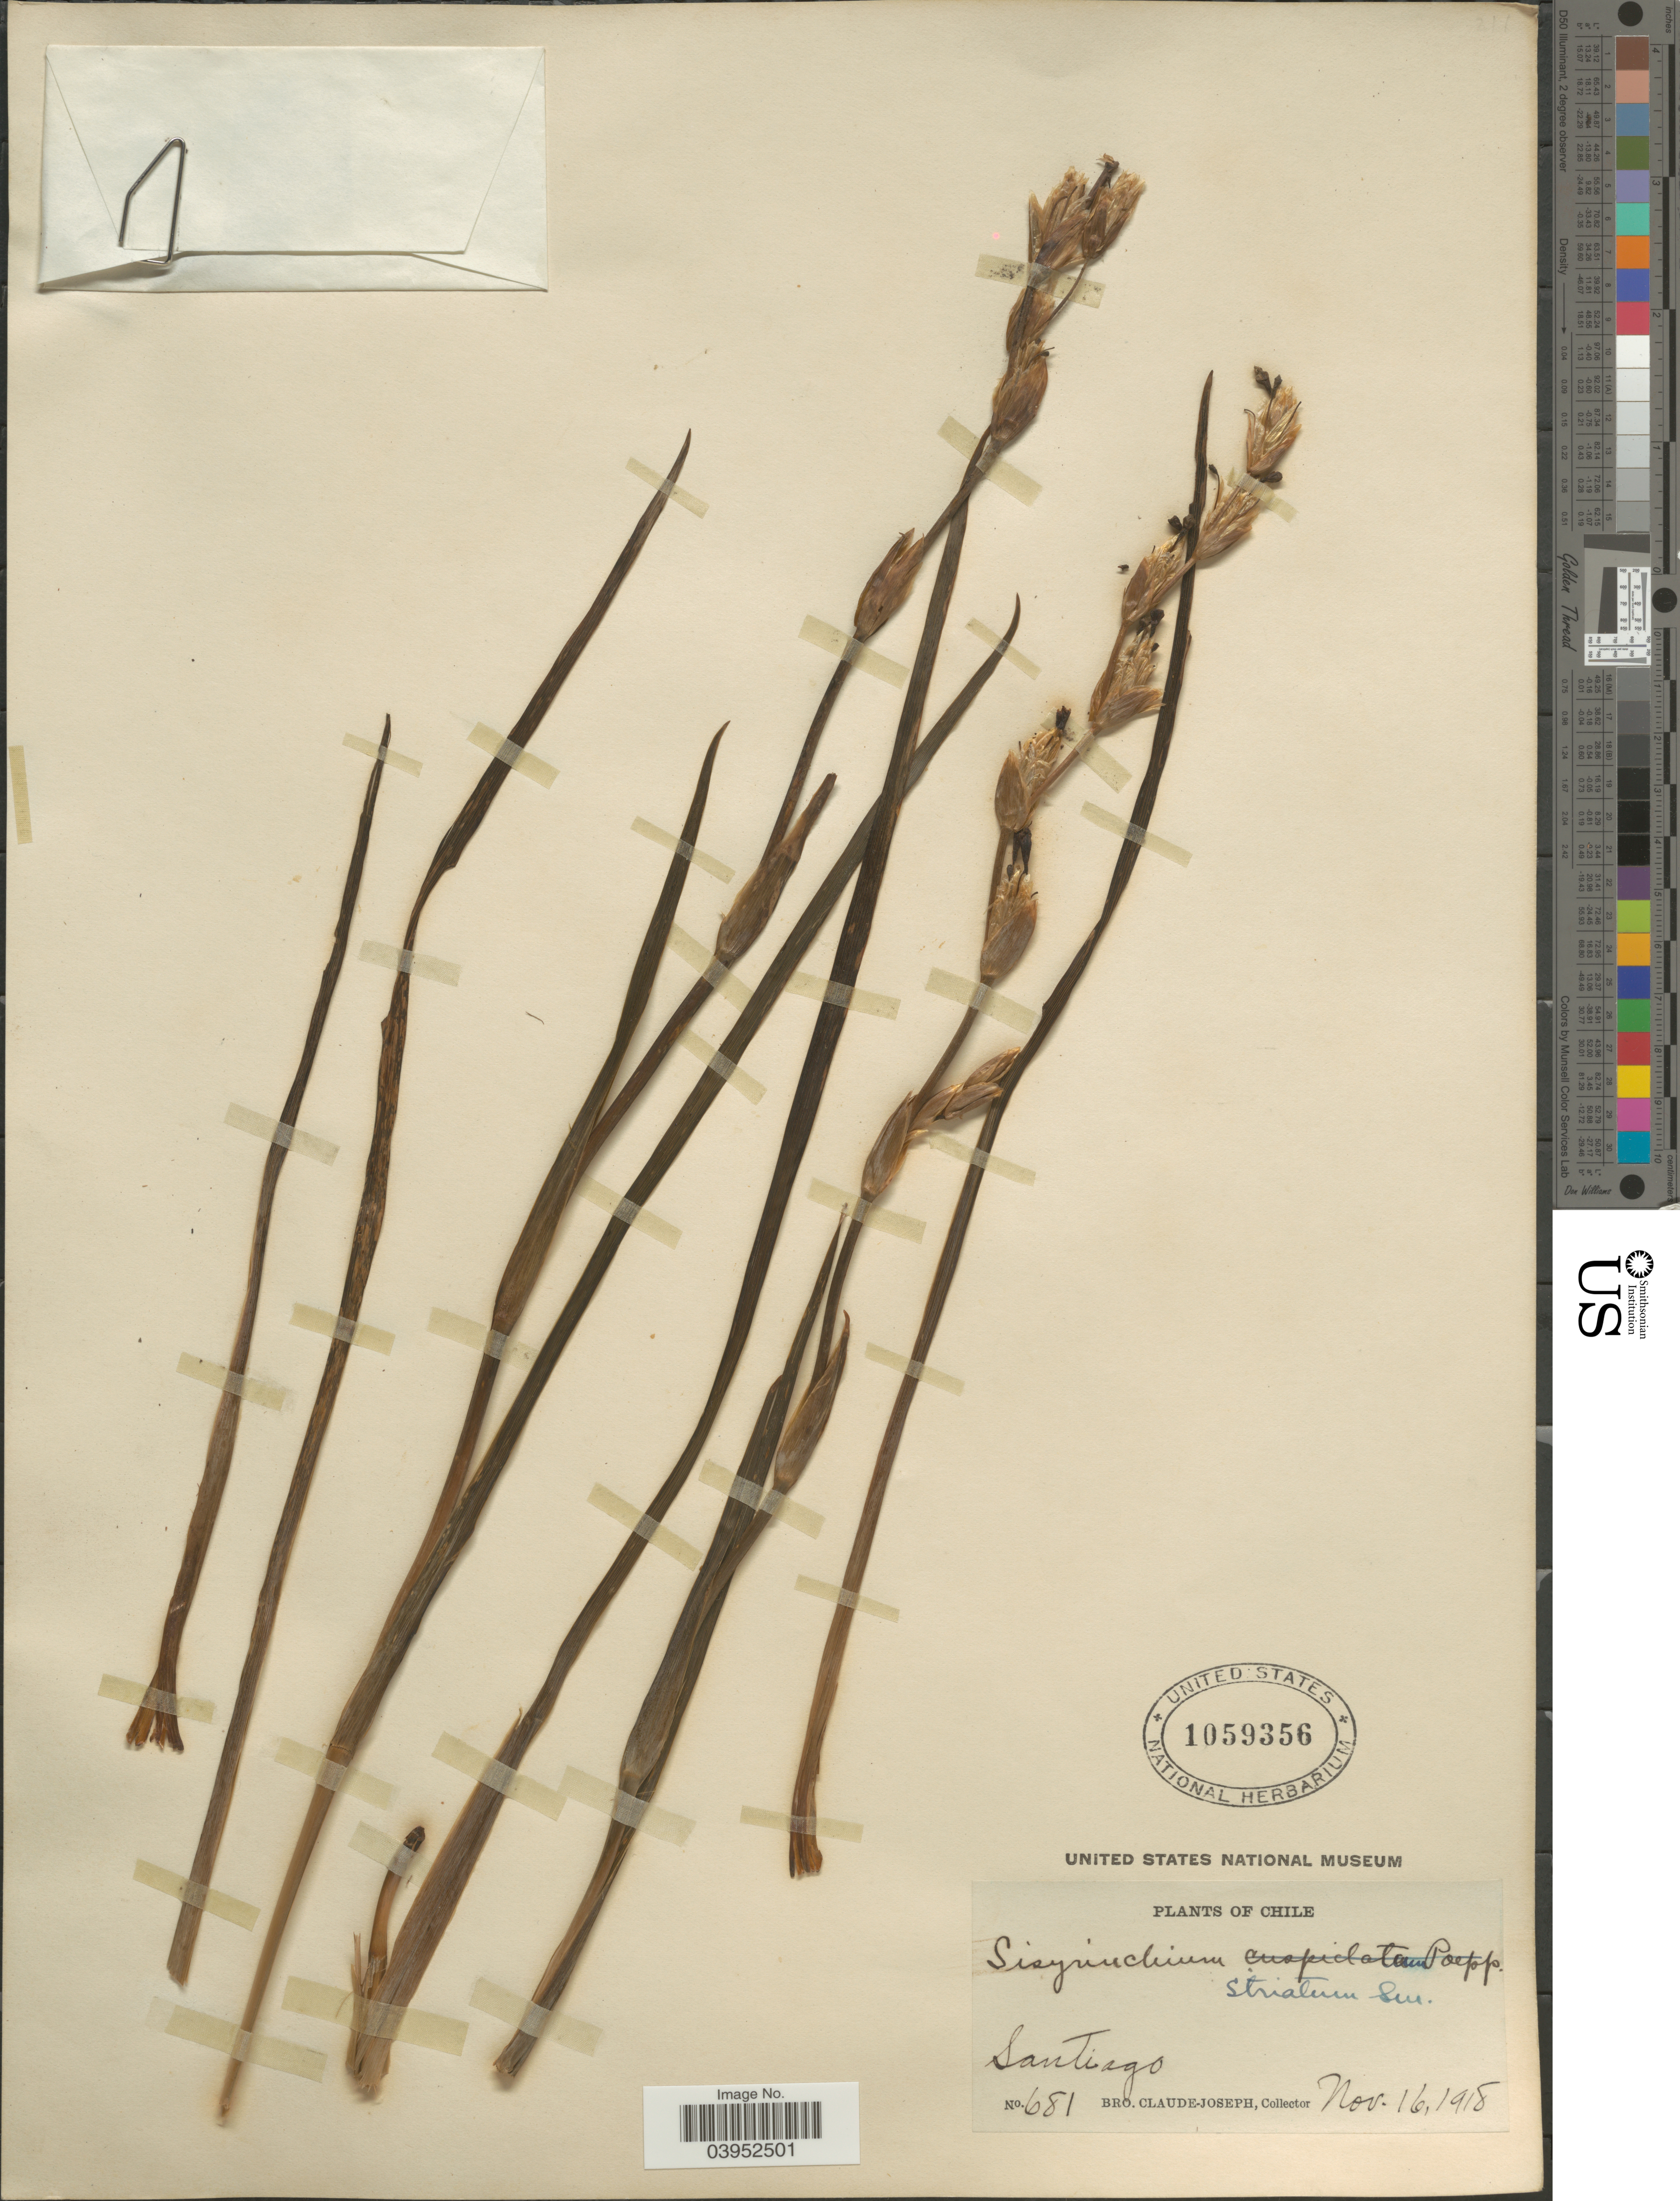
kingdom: Plantae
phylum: Tracheophyta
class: Liliopsida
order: Asparagales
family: Iridaceae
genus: Sisyrinchium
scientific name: Sisyrinchium striatum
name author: Sm.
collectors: Bro. Claude-Joseph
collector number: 681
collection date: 1918-11-16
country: Chile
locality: Santiago.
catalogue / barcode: US 1059356